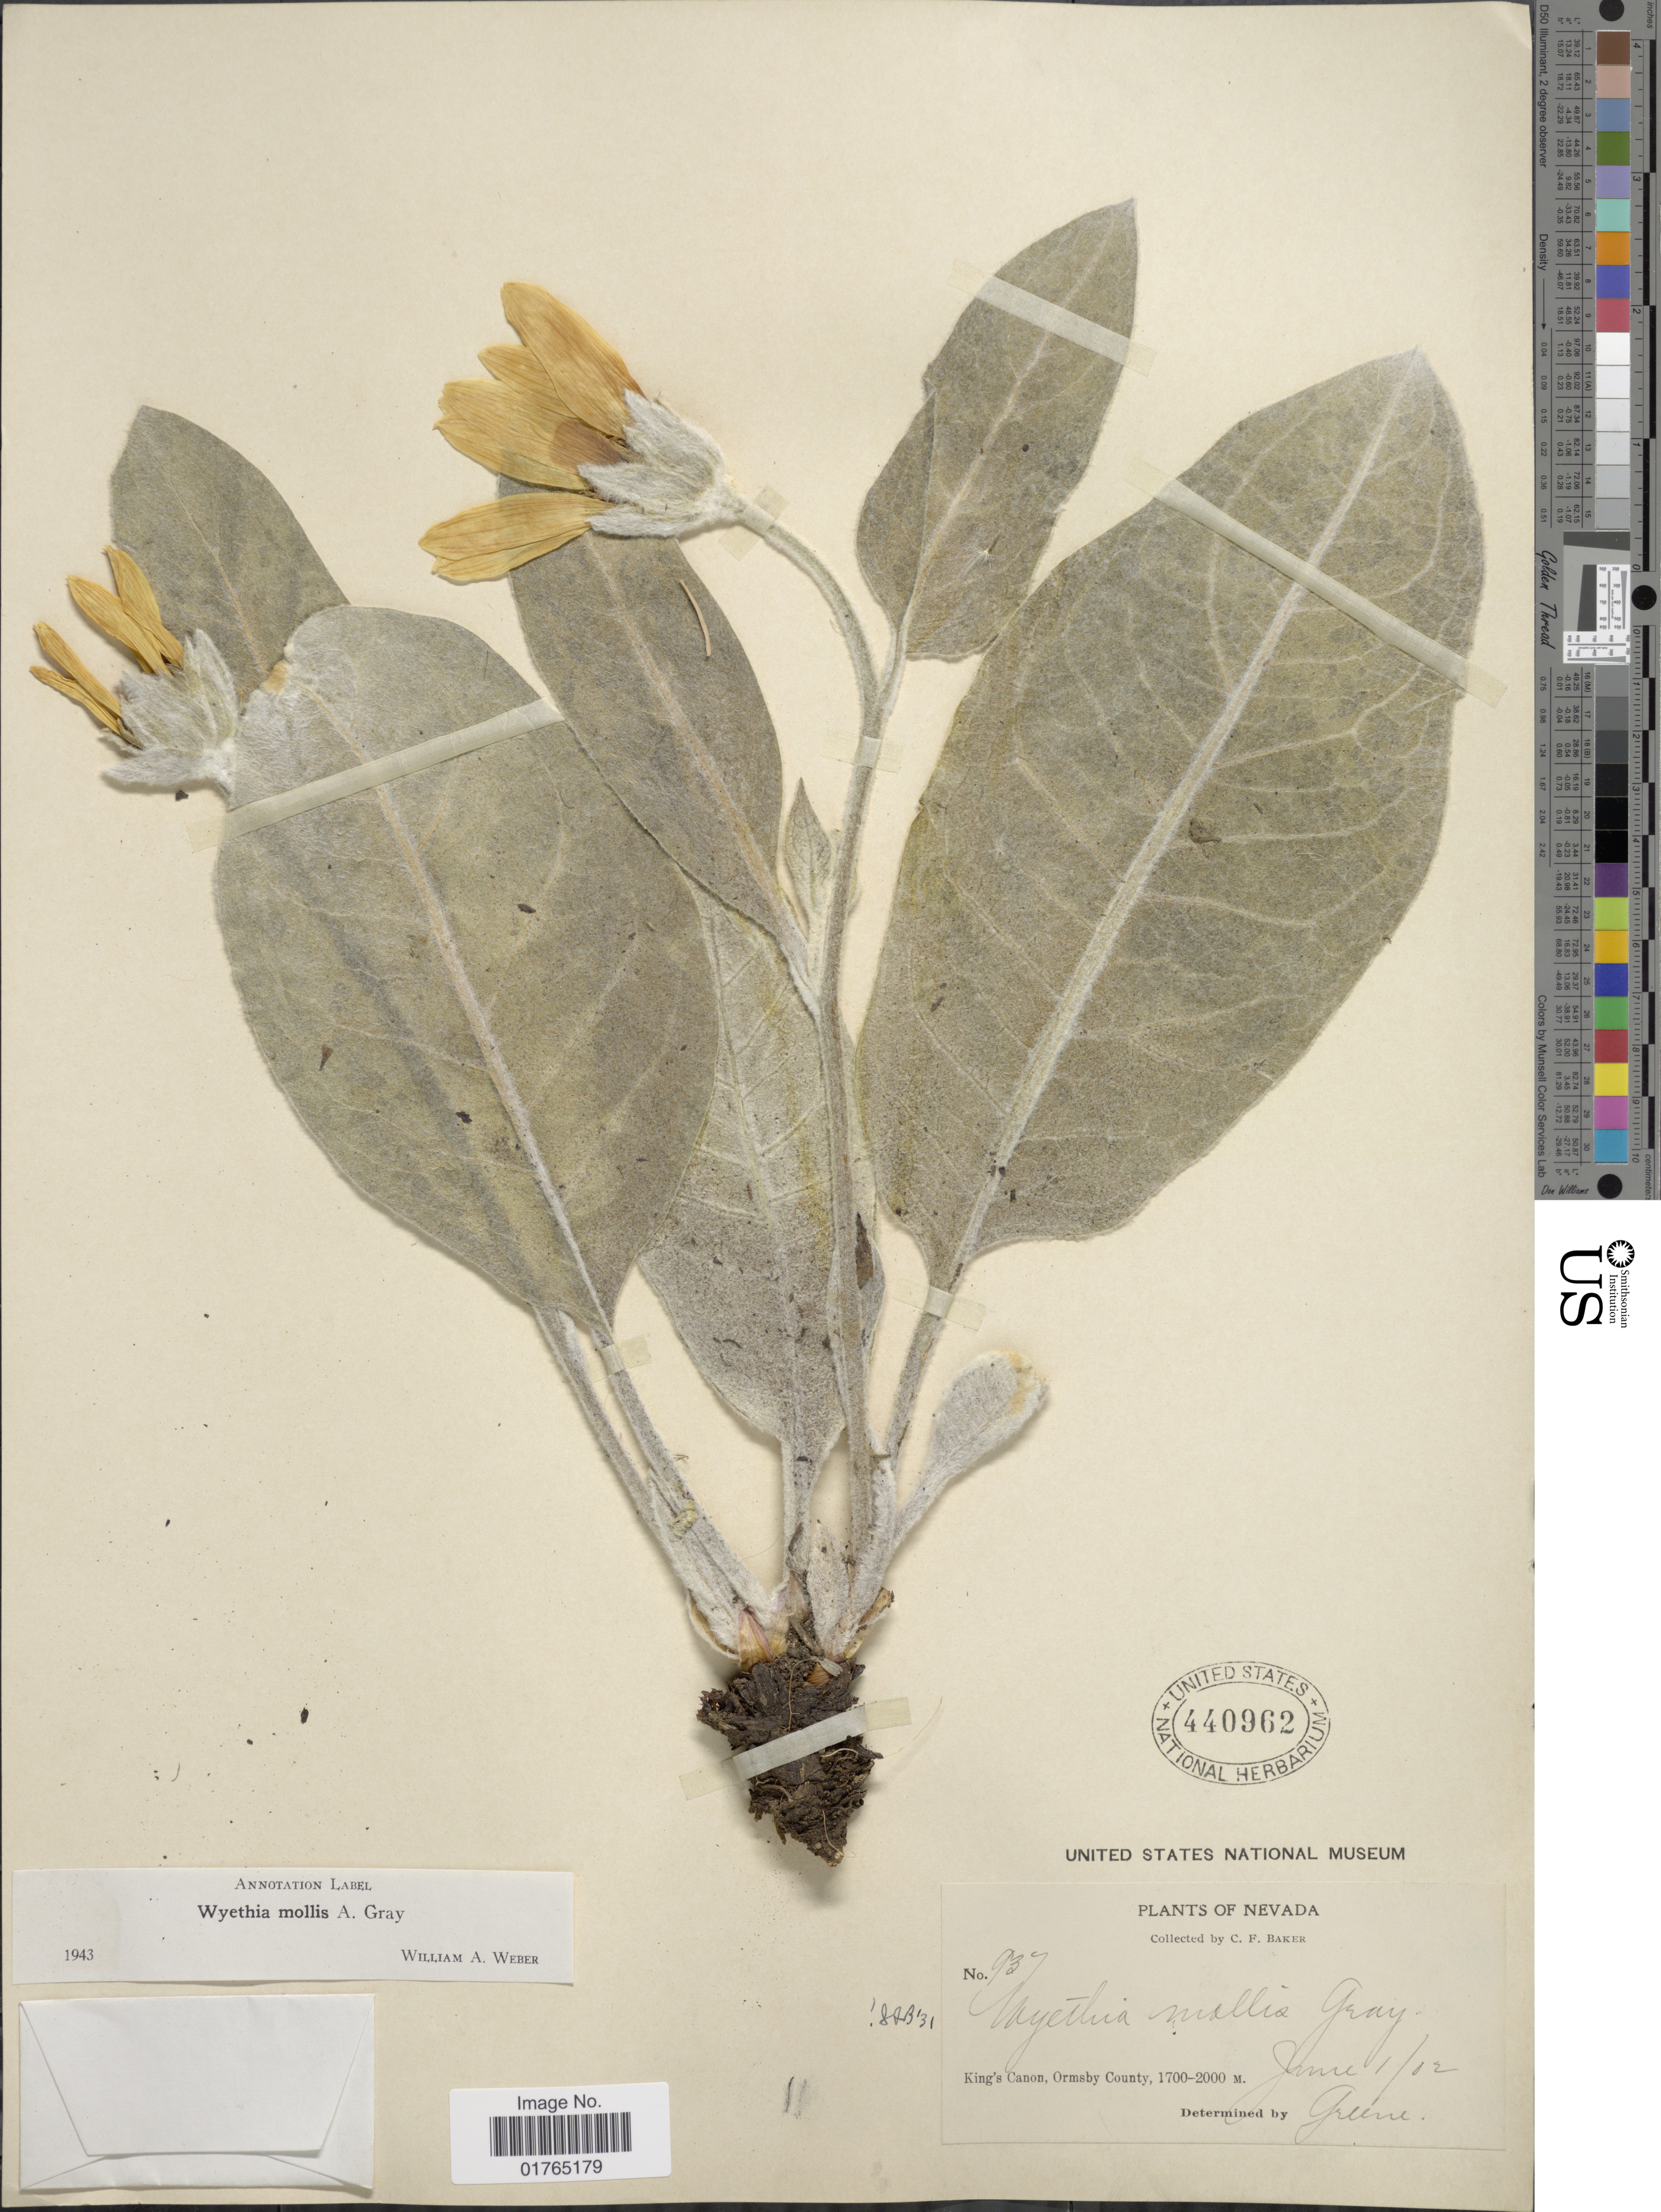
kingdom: Plantae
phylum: Tracheophyta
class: Magnoliopsida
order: Asterales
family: Asteraceae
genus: Wyethia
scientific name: Wyethia mollis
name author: A. Gray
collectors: C. F. Baker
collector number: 937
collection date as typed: Transcribed d/m/y: 1/6/2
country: United States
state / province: Nevada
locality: King's Canon, Ormsby County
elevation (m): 1700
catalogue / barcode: US 440962